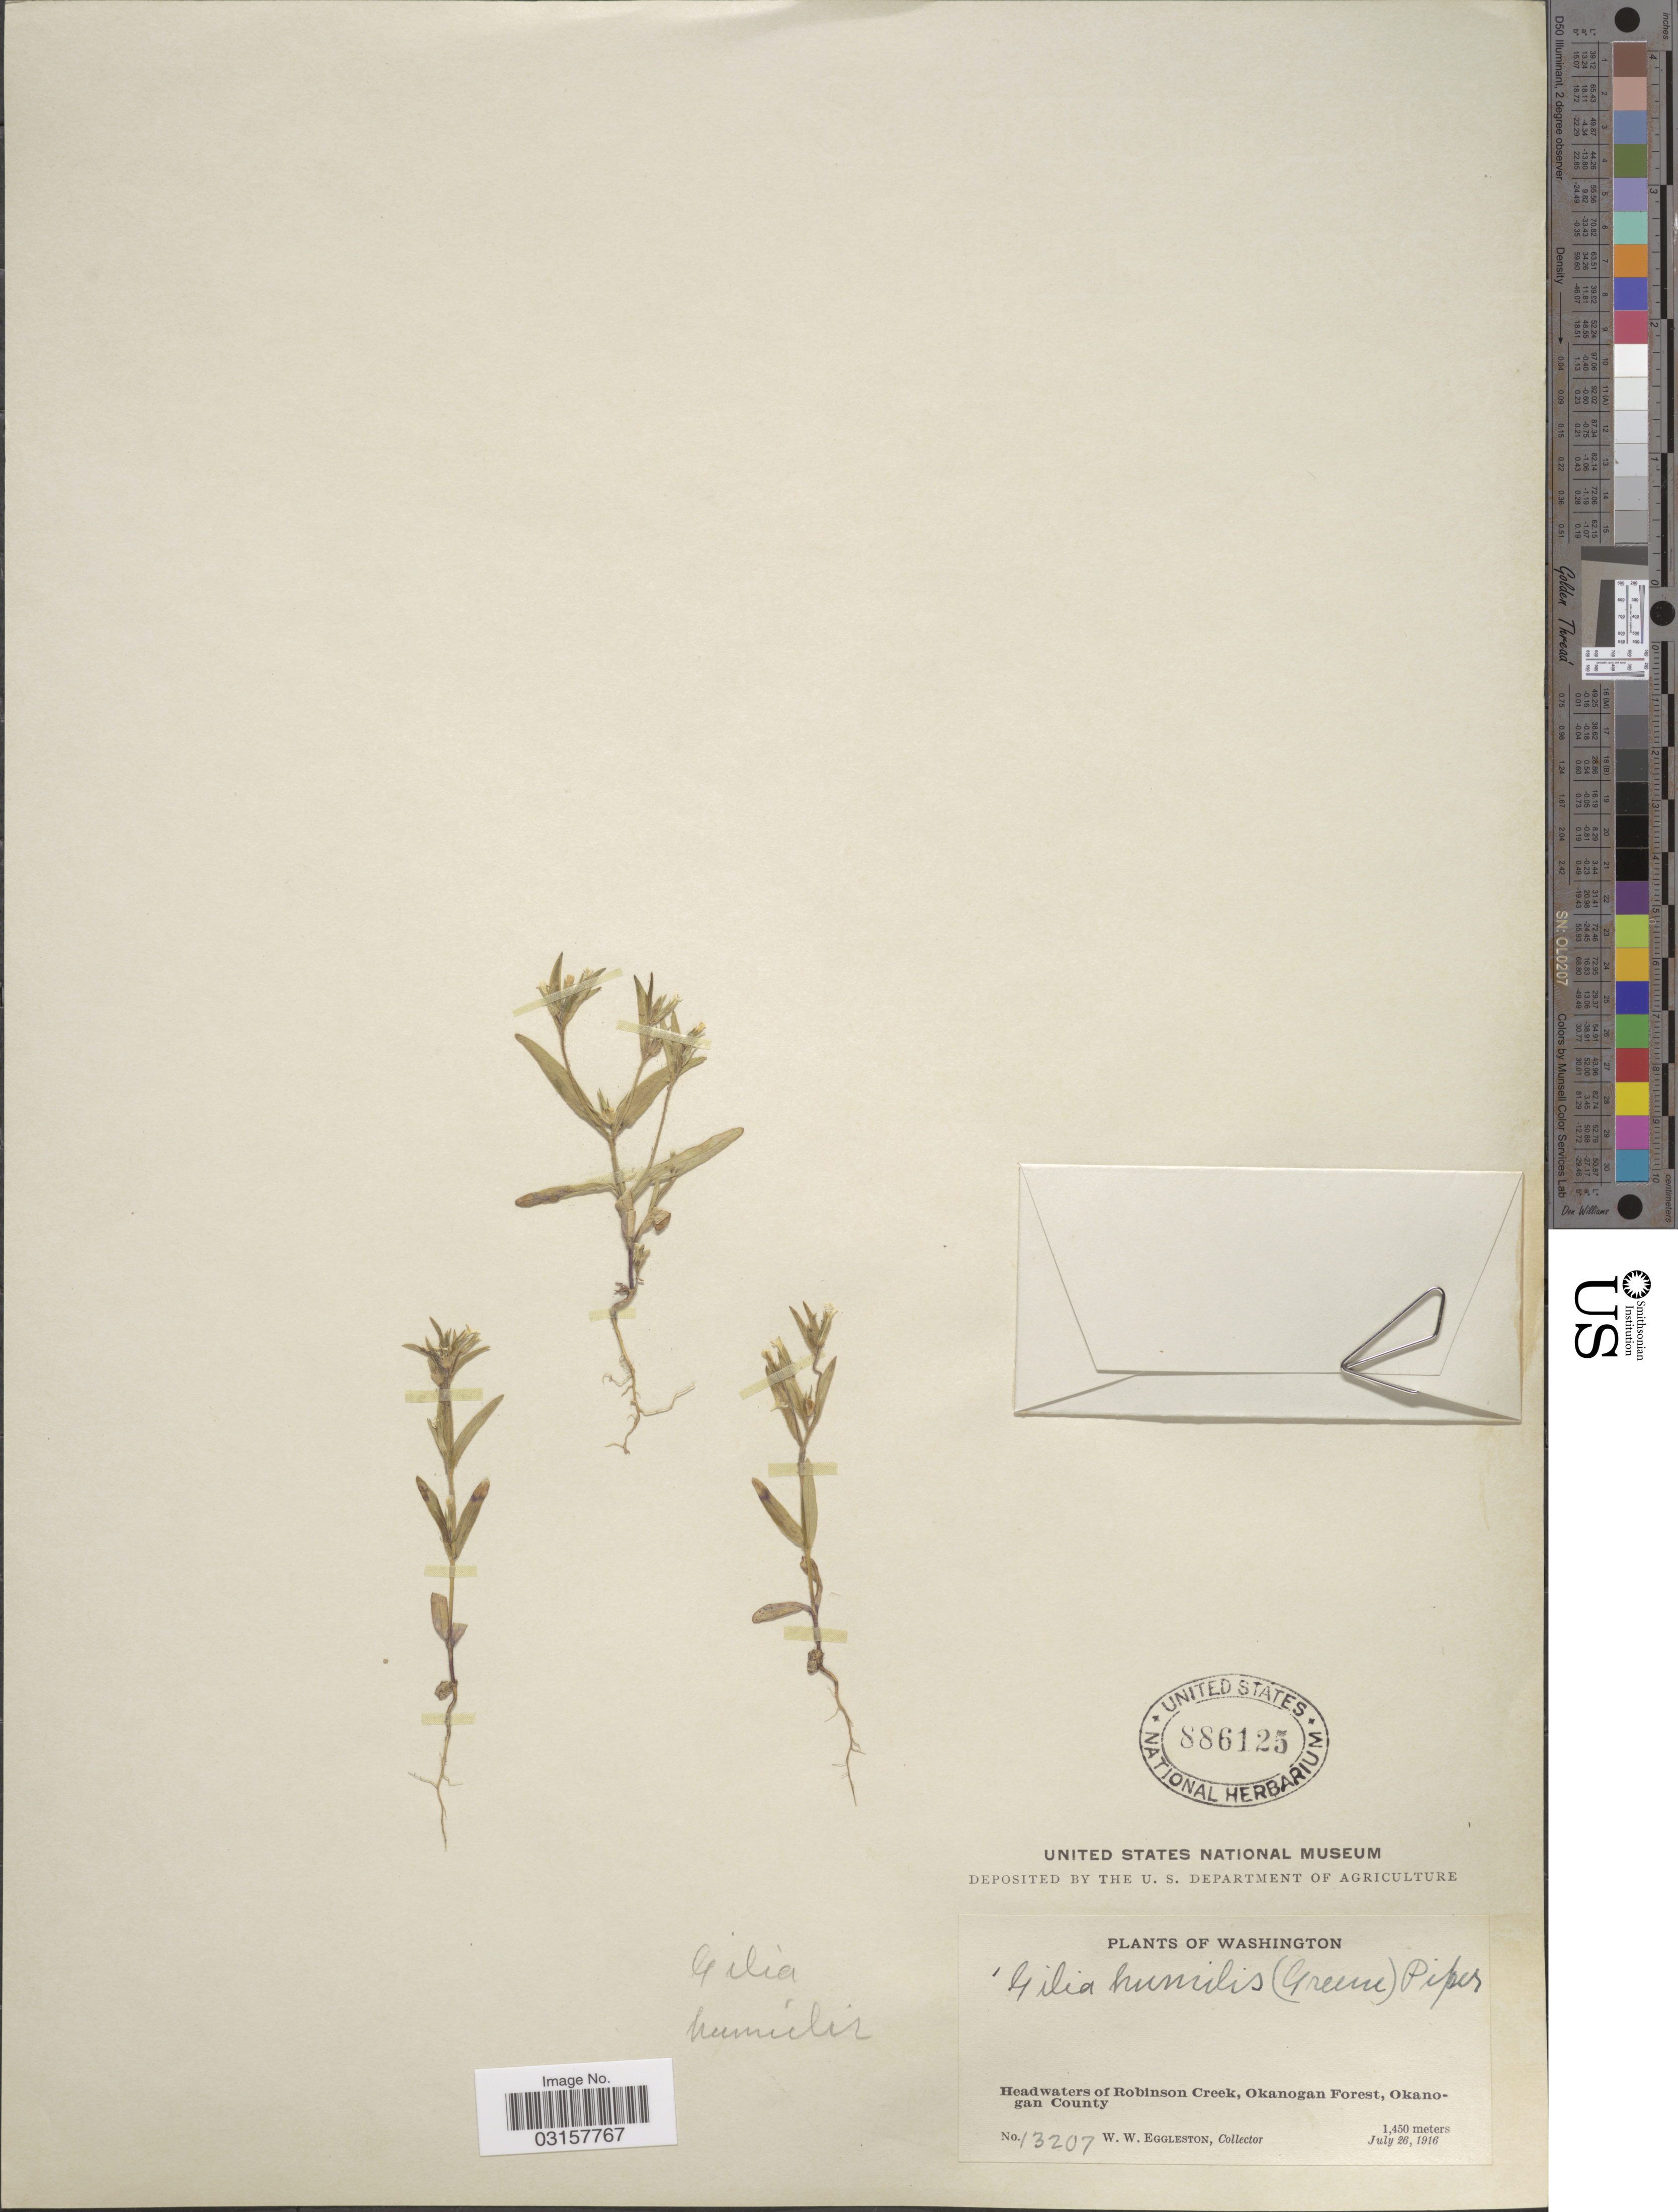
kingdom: Plantae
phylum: Tracheophyta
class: Magnoliopsida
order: Ericales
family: Polemoniaceae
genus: Microsteris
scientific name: Microsteris gracilis var. humilior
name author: (Hook.) Cronquist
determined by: (US) Smithsonian Institution - National Museum of Natural History - Department of Botany (UNITED STATES)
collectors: W. W. Eggleston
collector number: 13207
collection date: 1916-07-26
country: United States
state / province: Washington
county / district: Okanogan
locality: Headwaters of Robinson Creek, Okanogan Forest, Okanogan County.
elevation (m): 1450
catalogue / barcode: US 886125